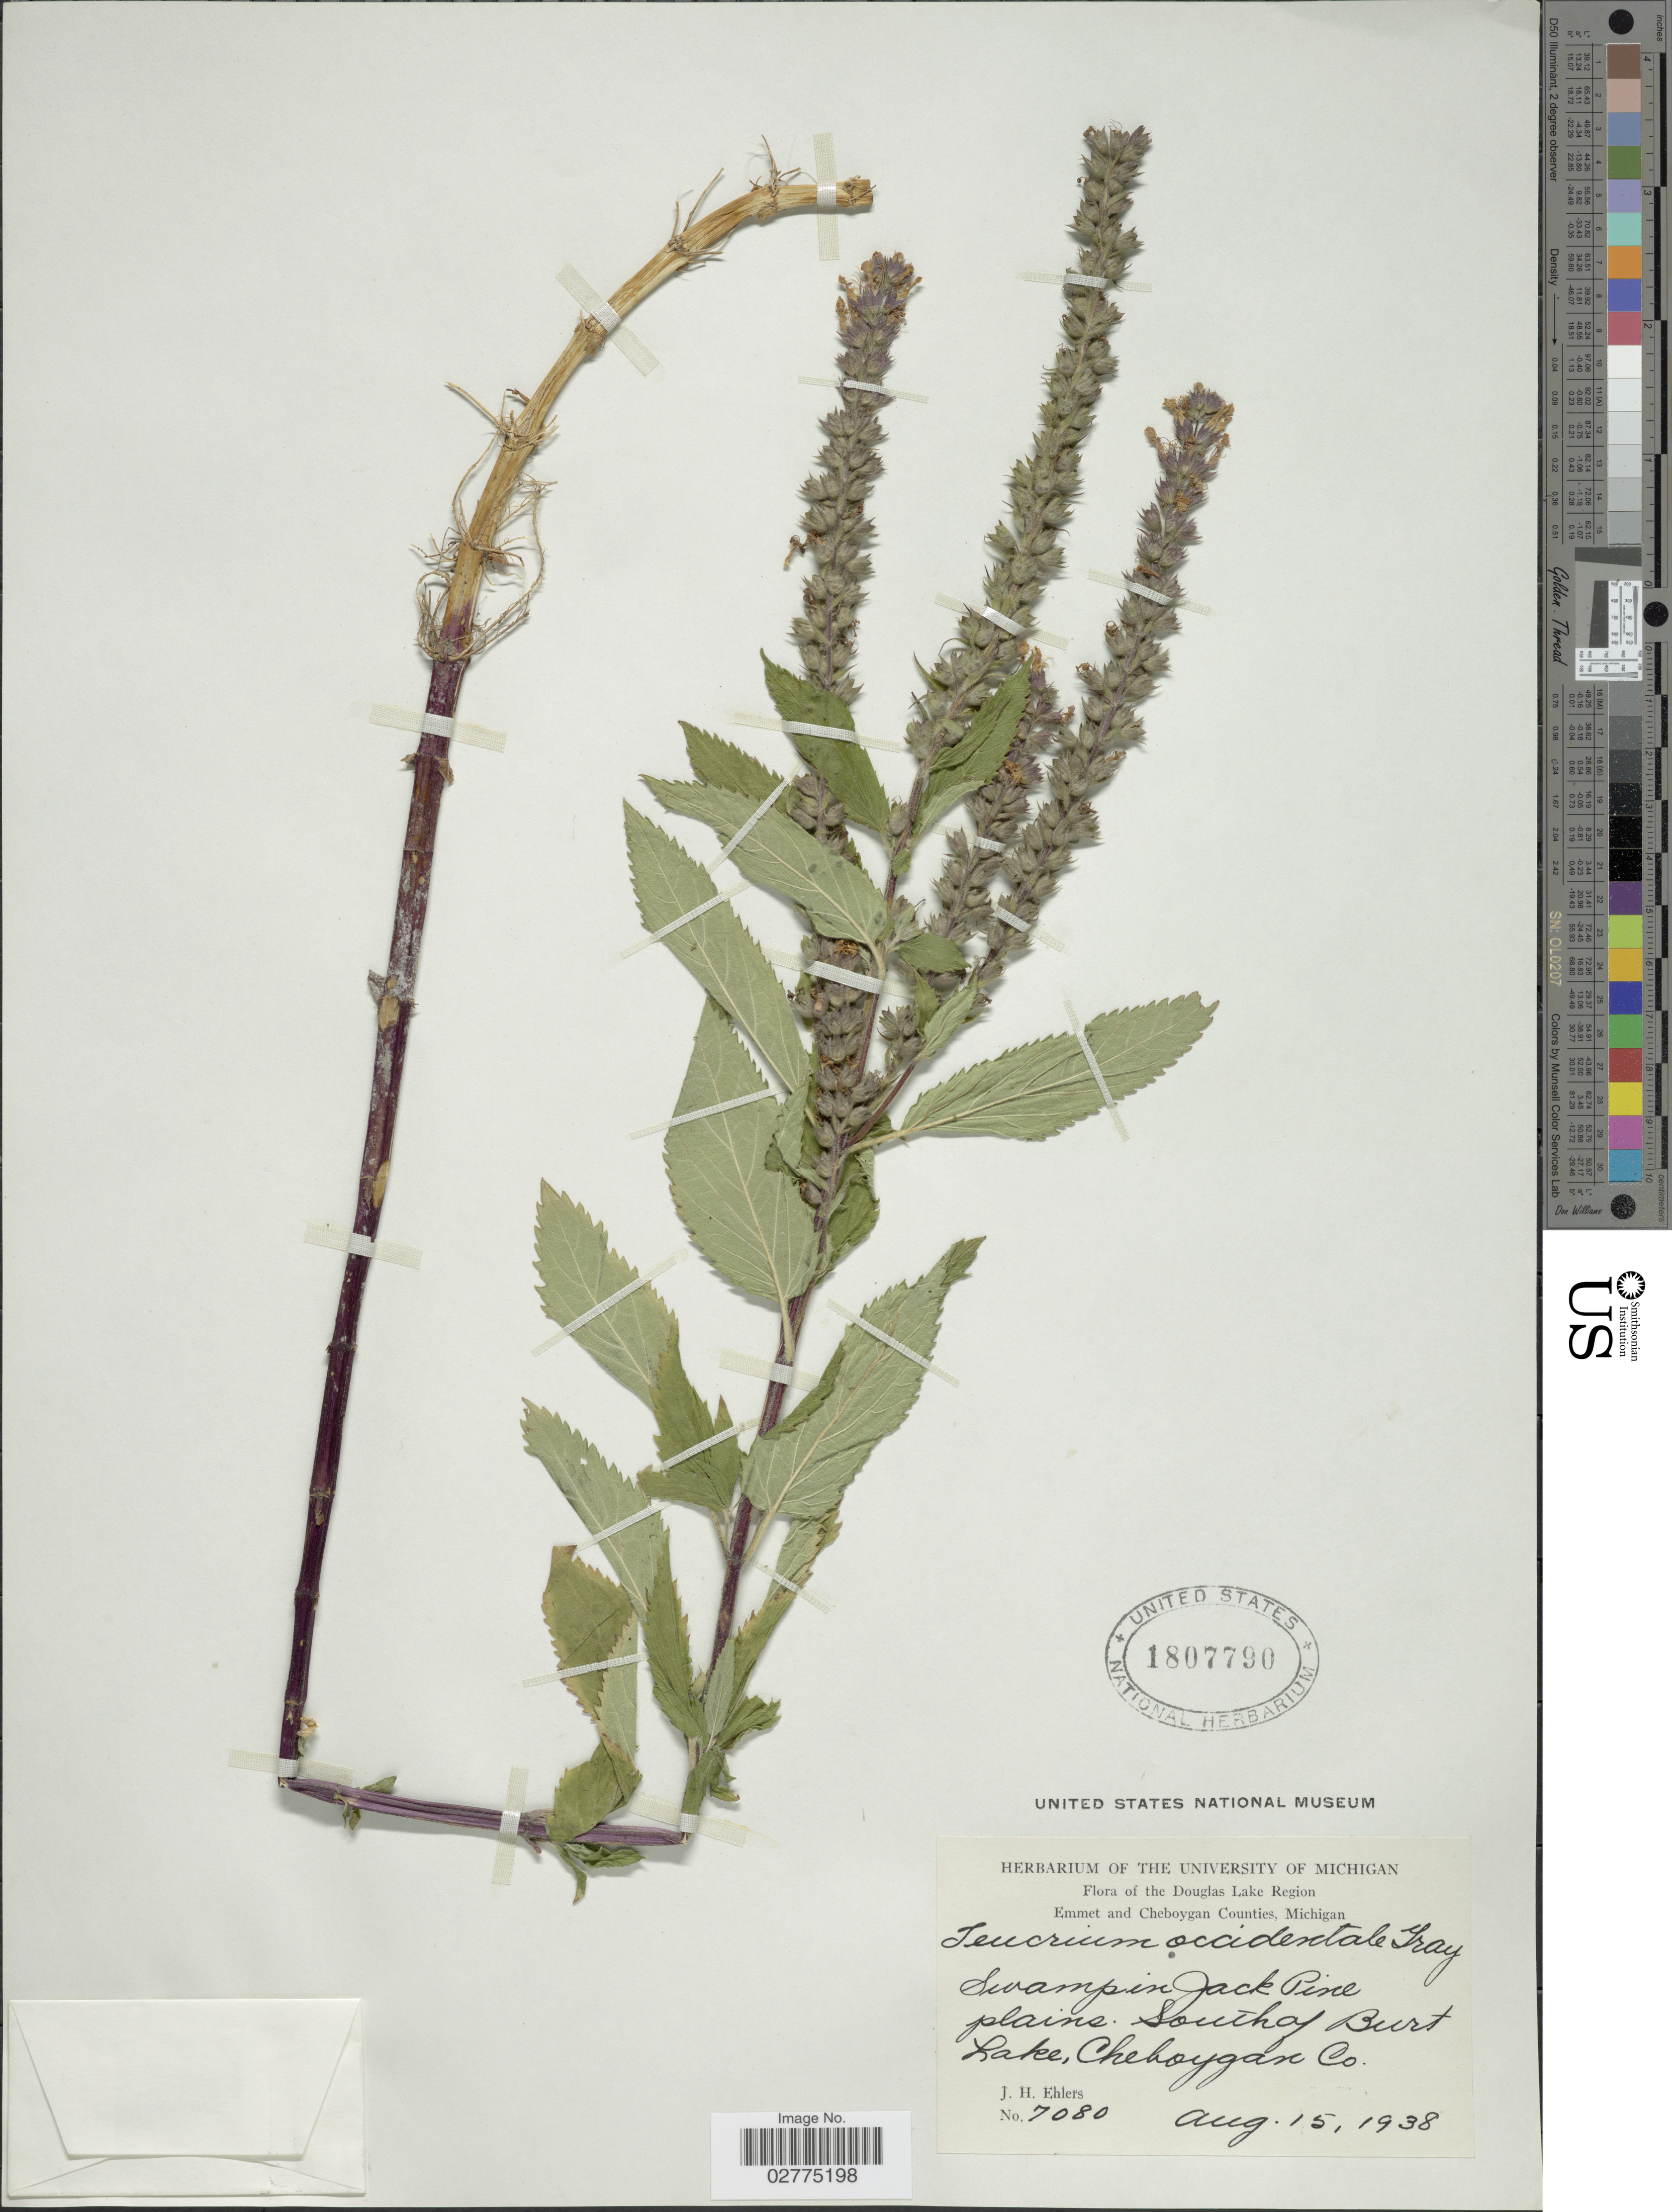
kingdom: Plantae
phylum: Tracheophyta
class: Magnoliopsida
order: Lamiales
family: Lamiaceae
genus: Teucrium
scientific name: Teucrium canadense var. occidentale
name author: (A. Gray) E. M. McClint. & Epling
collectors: J. H. Ehlers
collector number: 7080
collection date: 1938-08-15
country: United States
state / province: Michigan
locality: The Douglas Lake Region, Michigan, Swamp in Jack Pine plaines, South of Burt Lake, Cheboygan Co.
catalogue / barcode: US 1807790